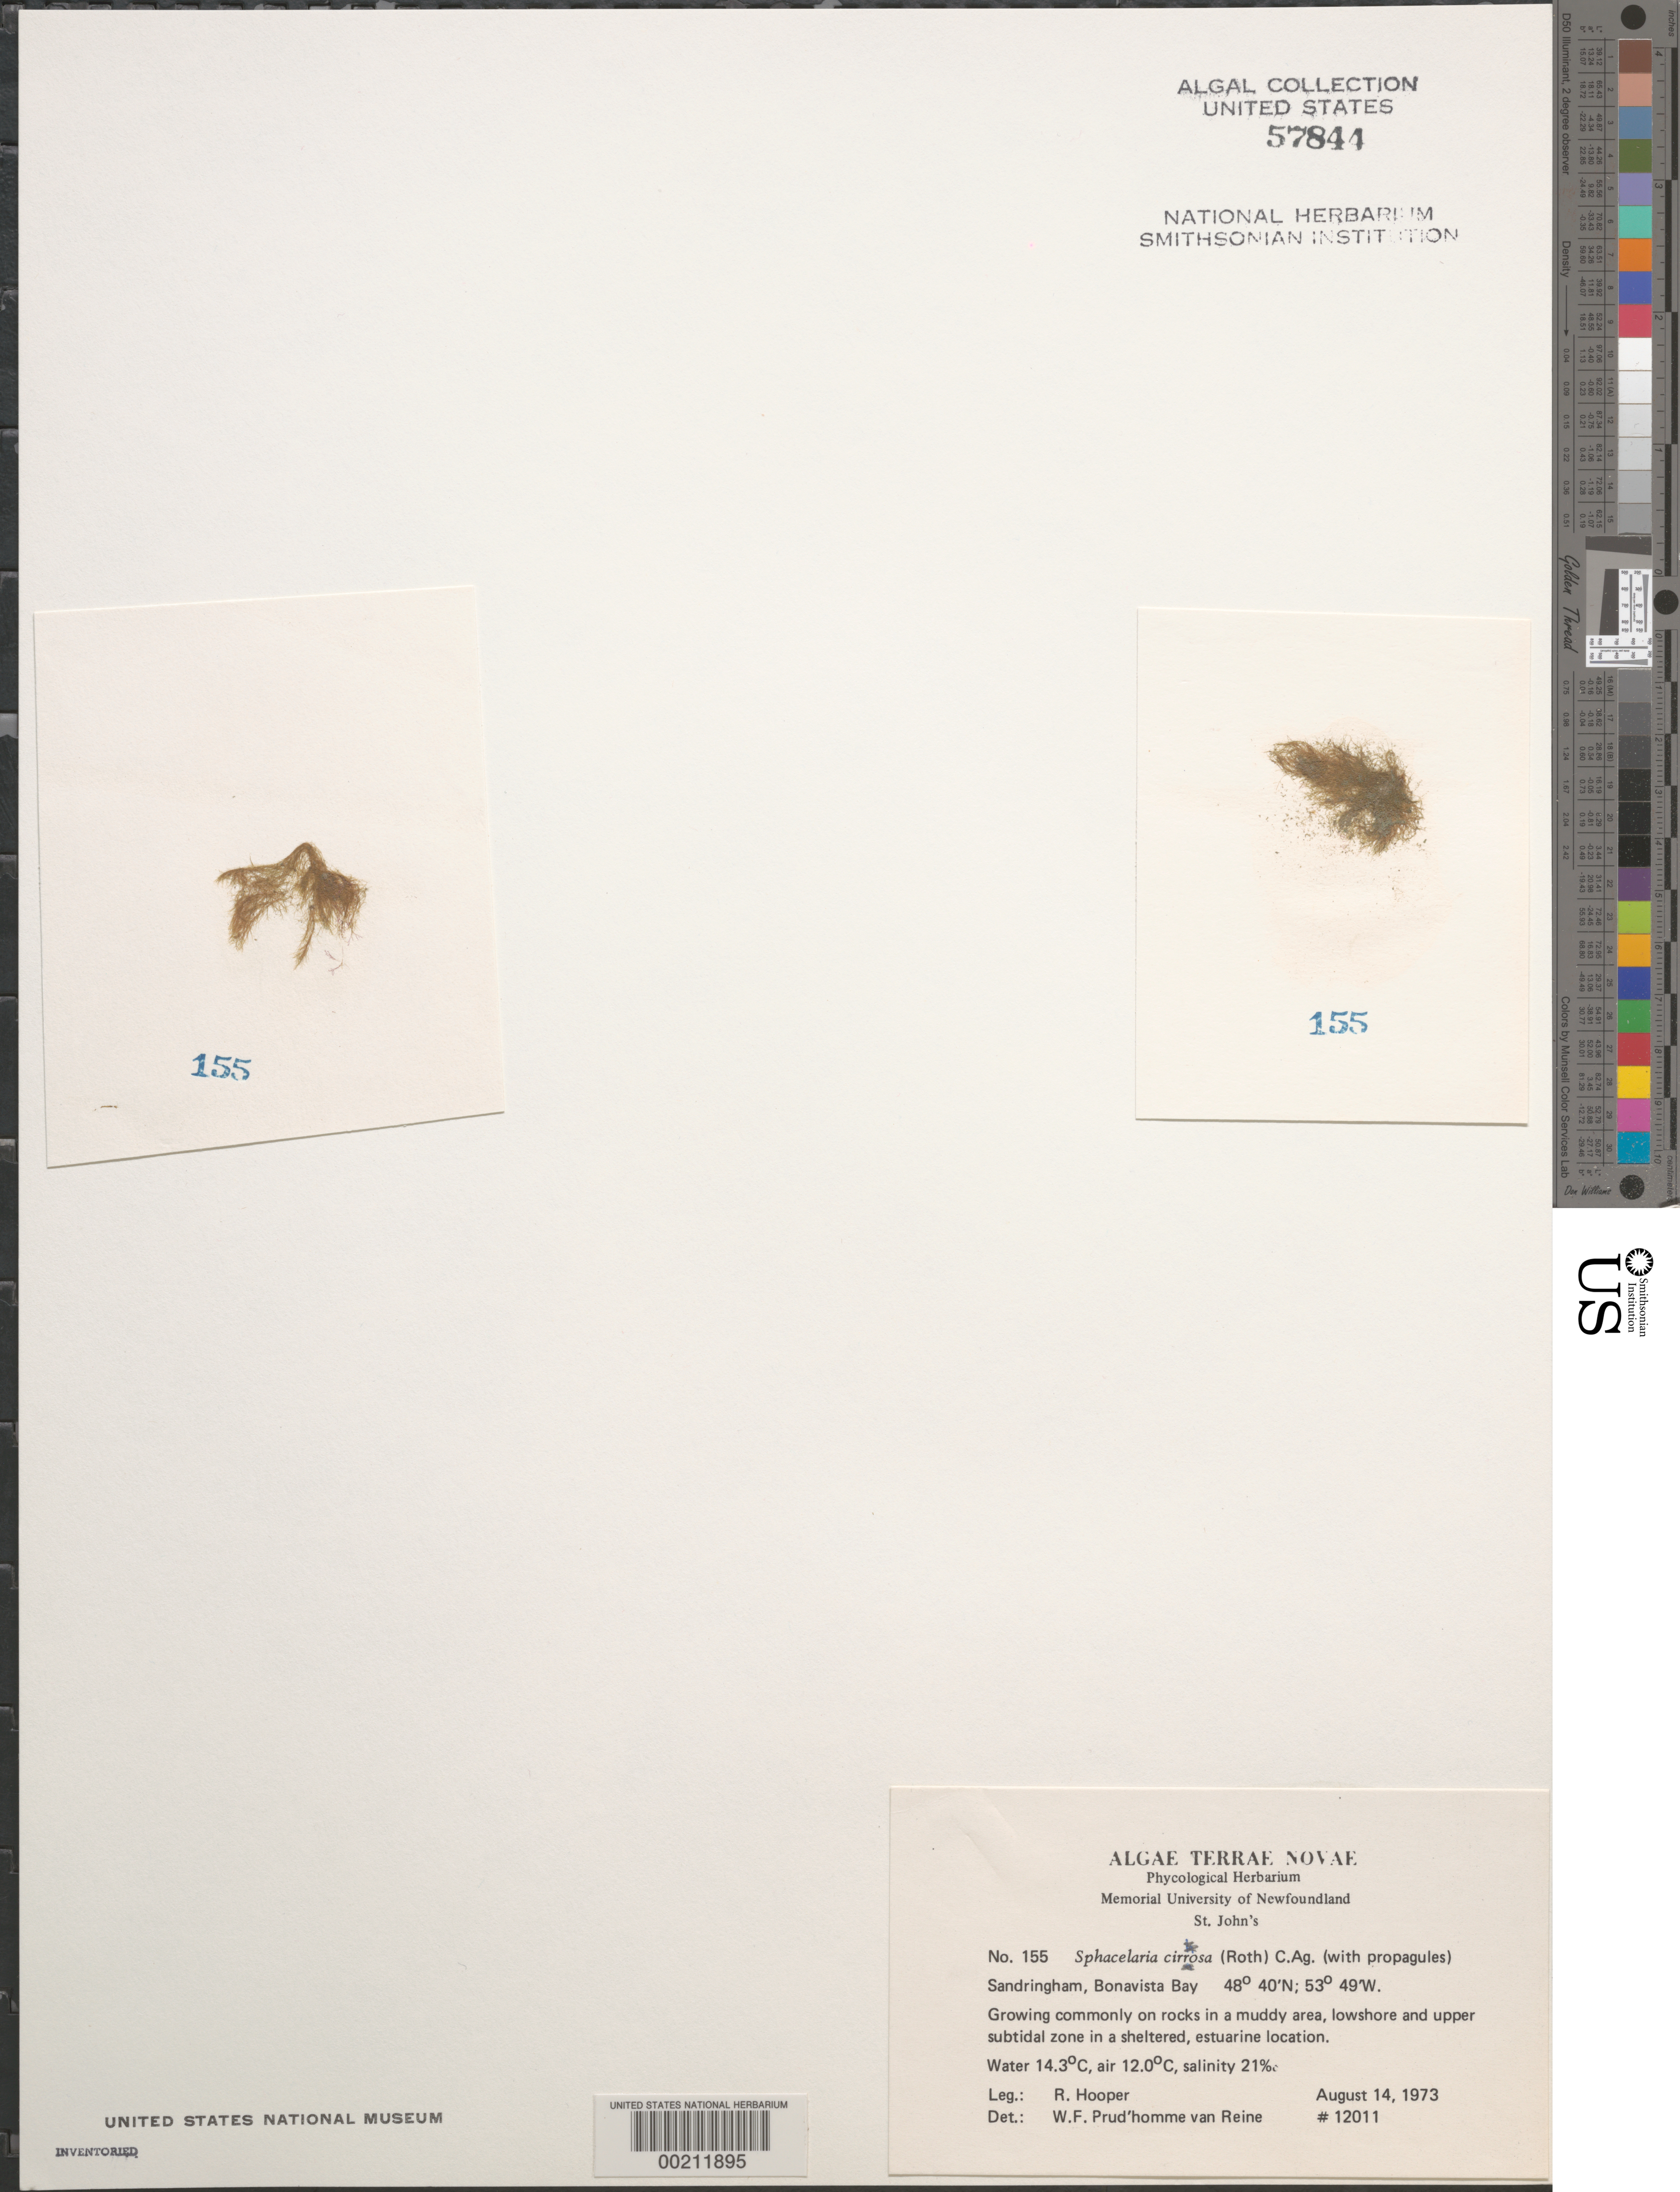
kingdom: Chromista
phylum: Ochrophyta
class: Phaeophyceae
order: Sphacelariales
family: Sphacelariaceae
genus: Sphacelaria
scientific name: Sphacelaria cirrosa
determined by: Prud'homme van Reine, W. F.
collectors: R. G. Hooper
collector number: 12011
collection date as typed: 14 Aug 1973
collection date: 1973-08-14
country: Canada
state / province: Newfoundland and Labrador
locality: Sandringham, Bonavista Bay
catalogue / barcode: US 57844